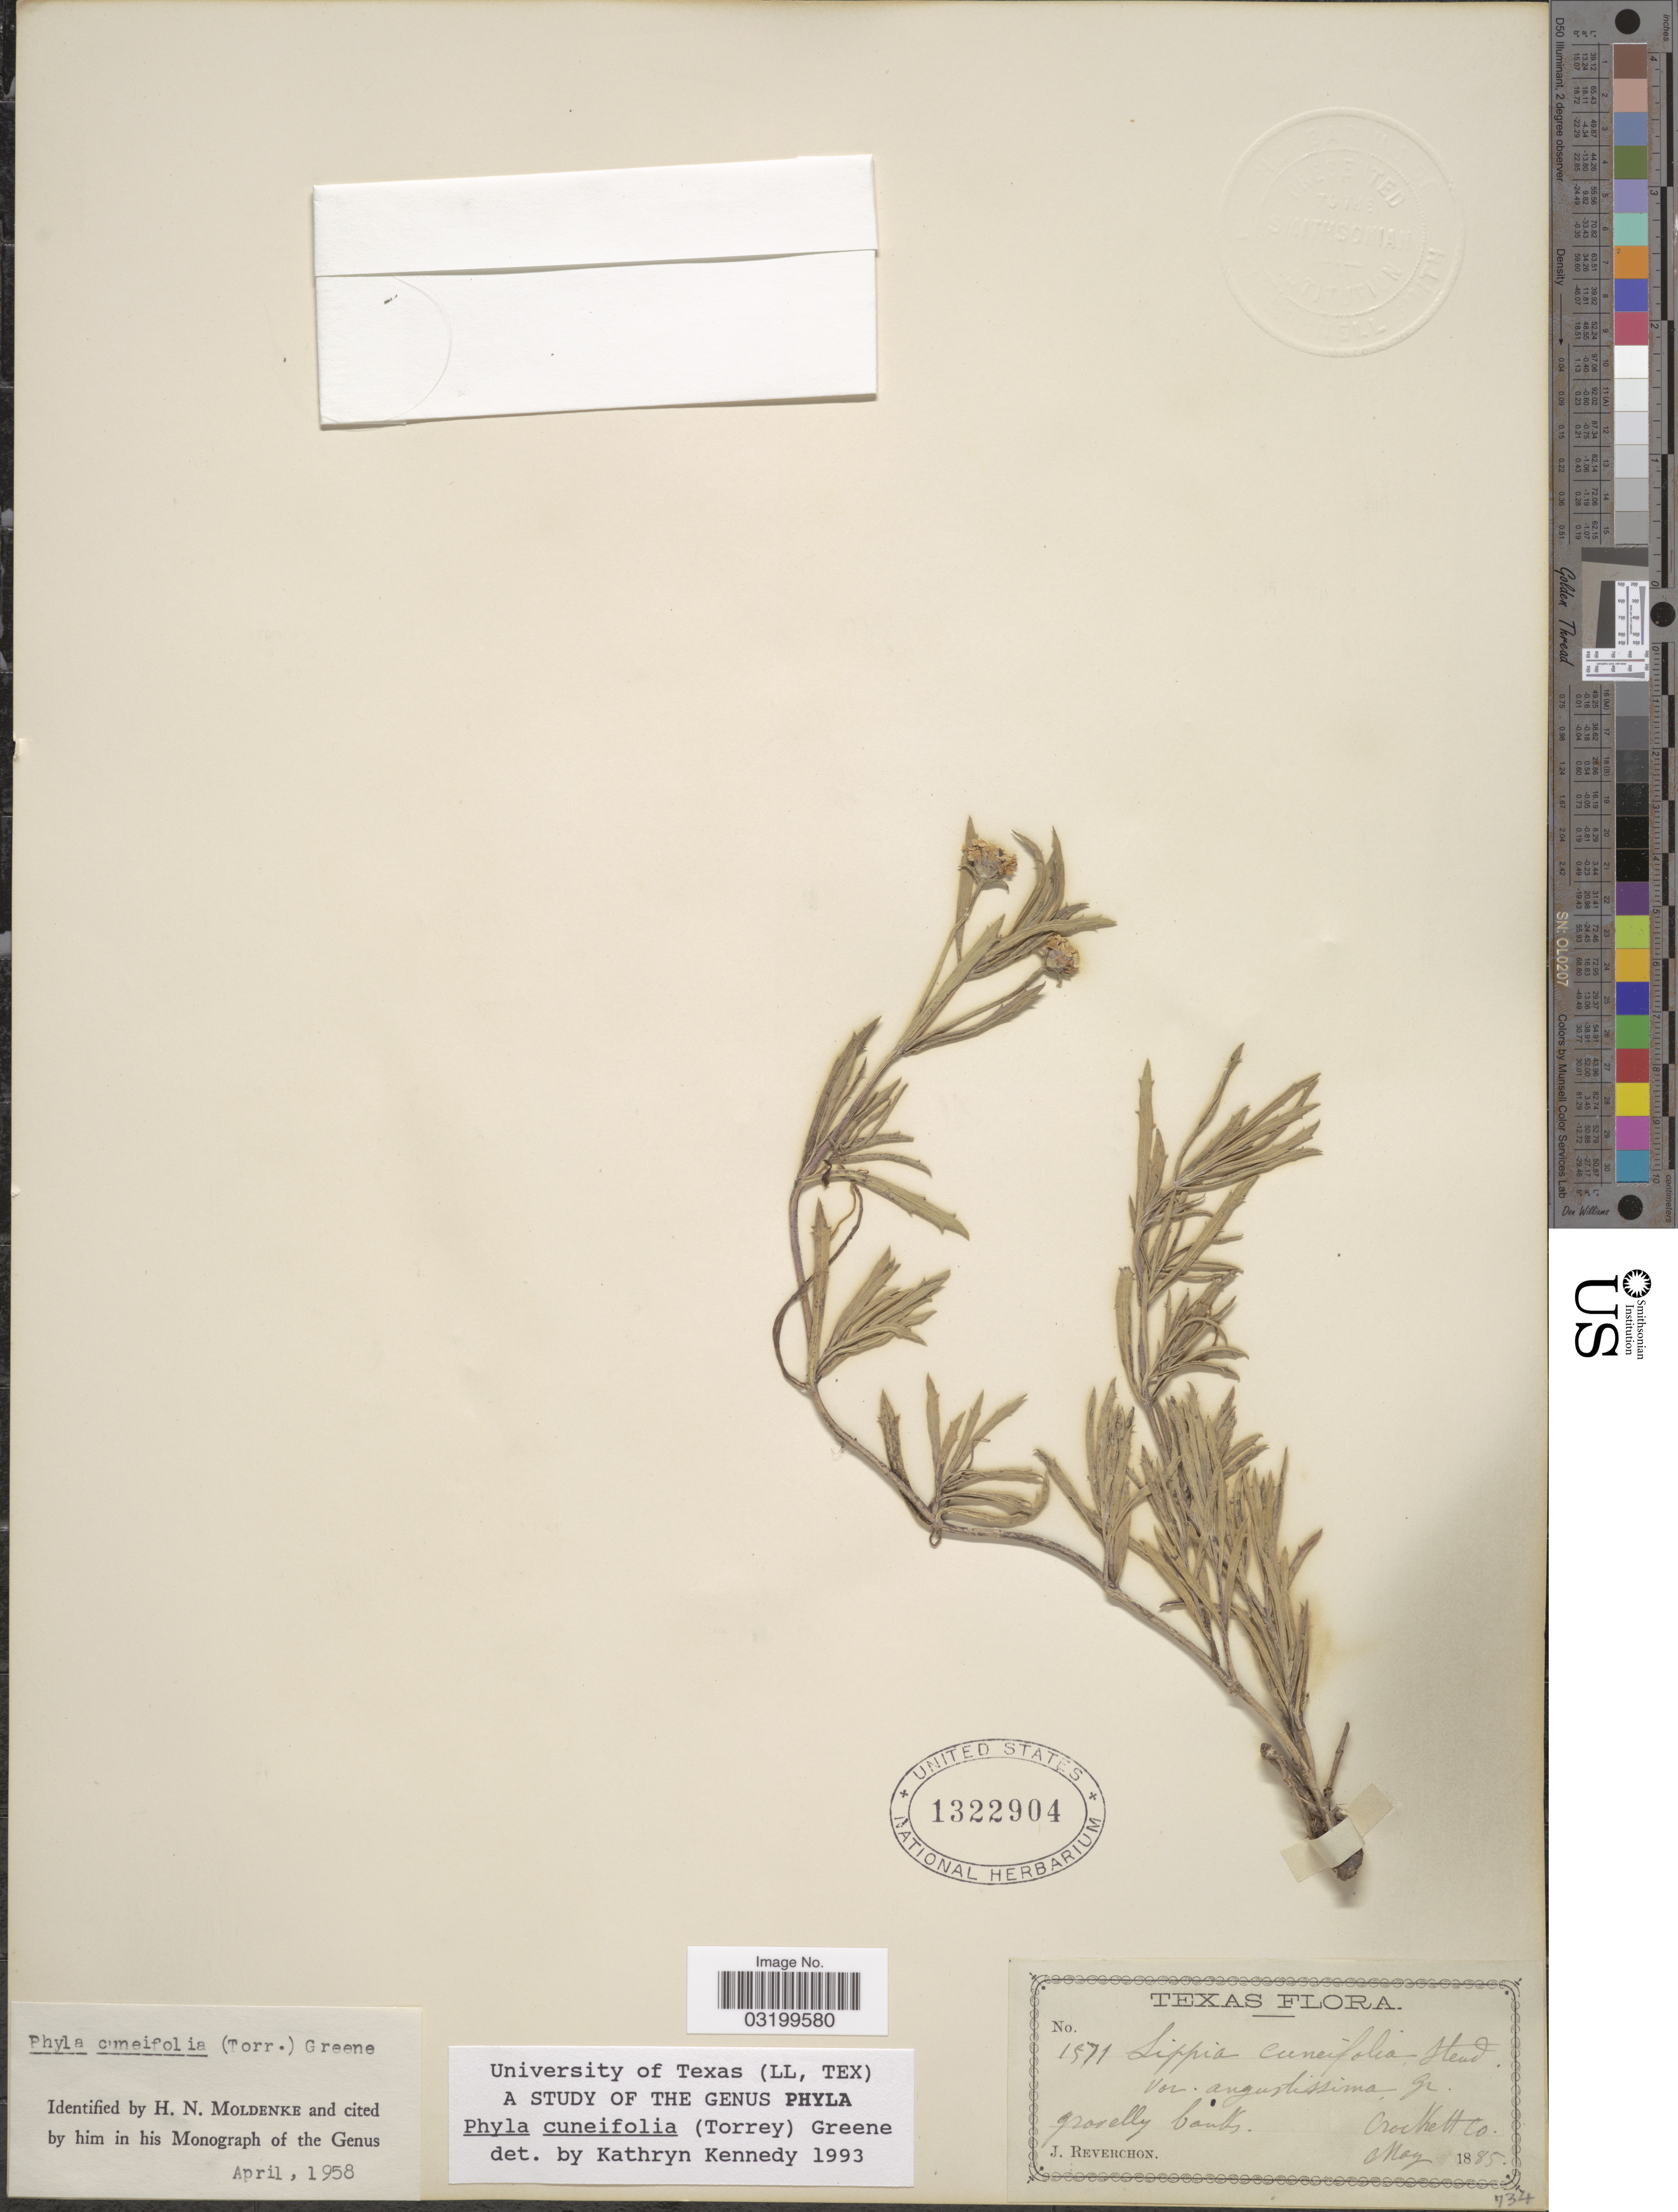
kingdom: Plantae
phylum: Tracheophyta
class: Magnoliopsida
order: Lamiales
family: Verbenaceae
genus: Phyla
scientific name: Phyla cuneifolia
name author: (Torr.) Greene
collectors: J. Reverchon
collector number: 1571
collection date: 1885-05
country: United States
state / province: Texas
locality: Crockett Co.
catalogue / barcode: US 1322904